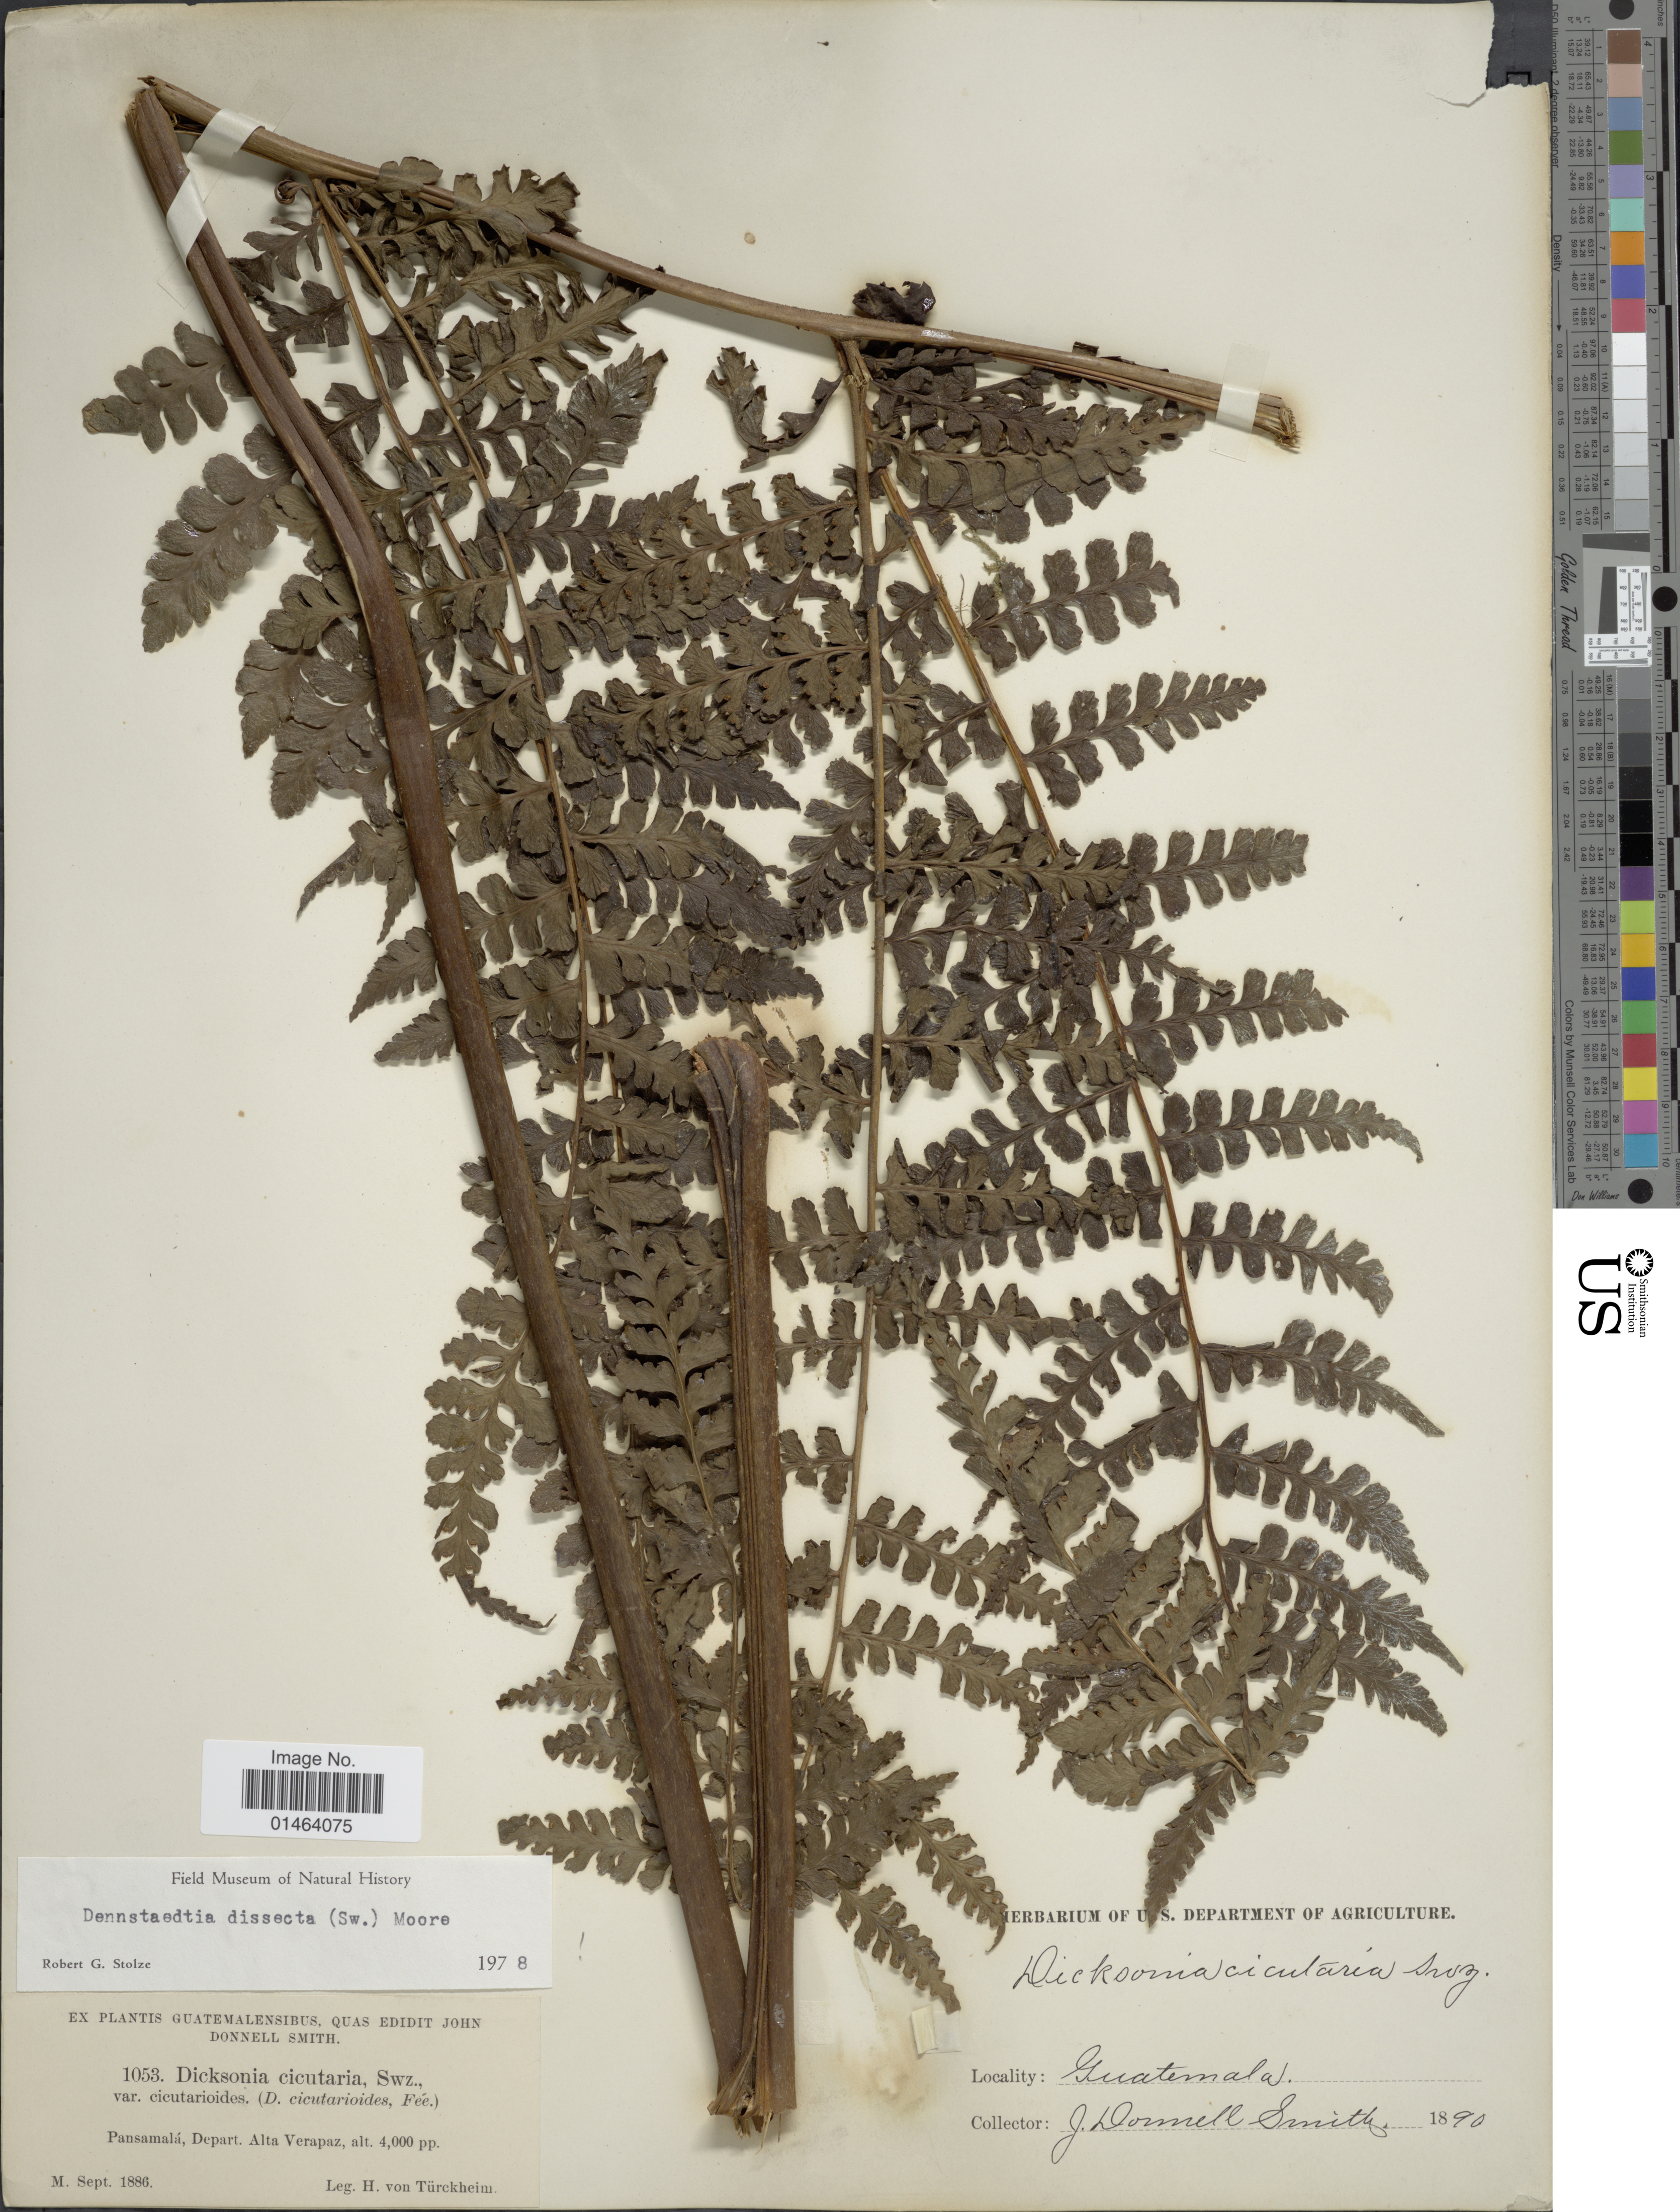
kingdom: Plantae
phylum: Tracheophyta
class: Polypodiopsida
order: Polypodiales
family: Dennstaedtiaceae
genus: Dennstaedtia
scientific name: Dennstaedtia dissecta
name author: (Sw.) T. Moore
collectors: J. D. Smith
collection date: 1890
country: Guatemala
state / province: Guatemala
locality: Guatemala.